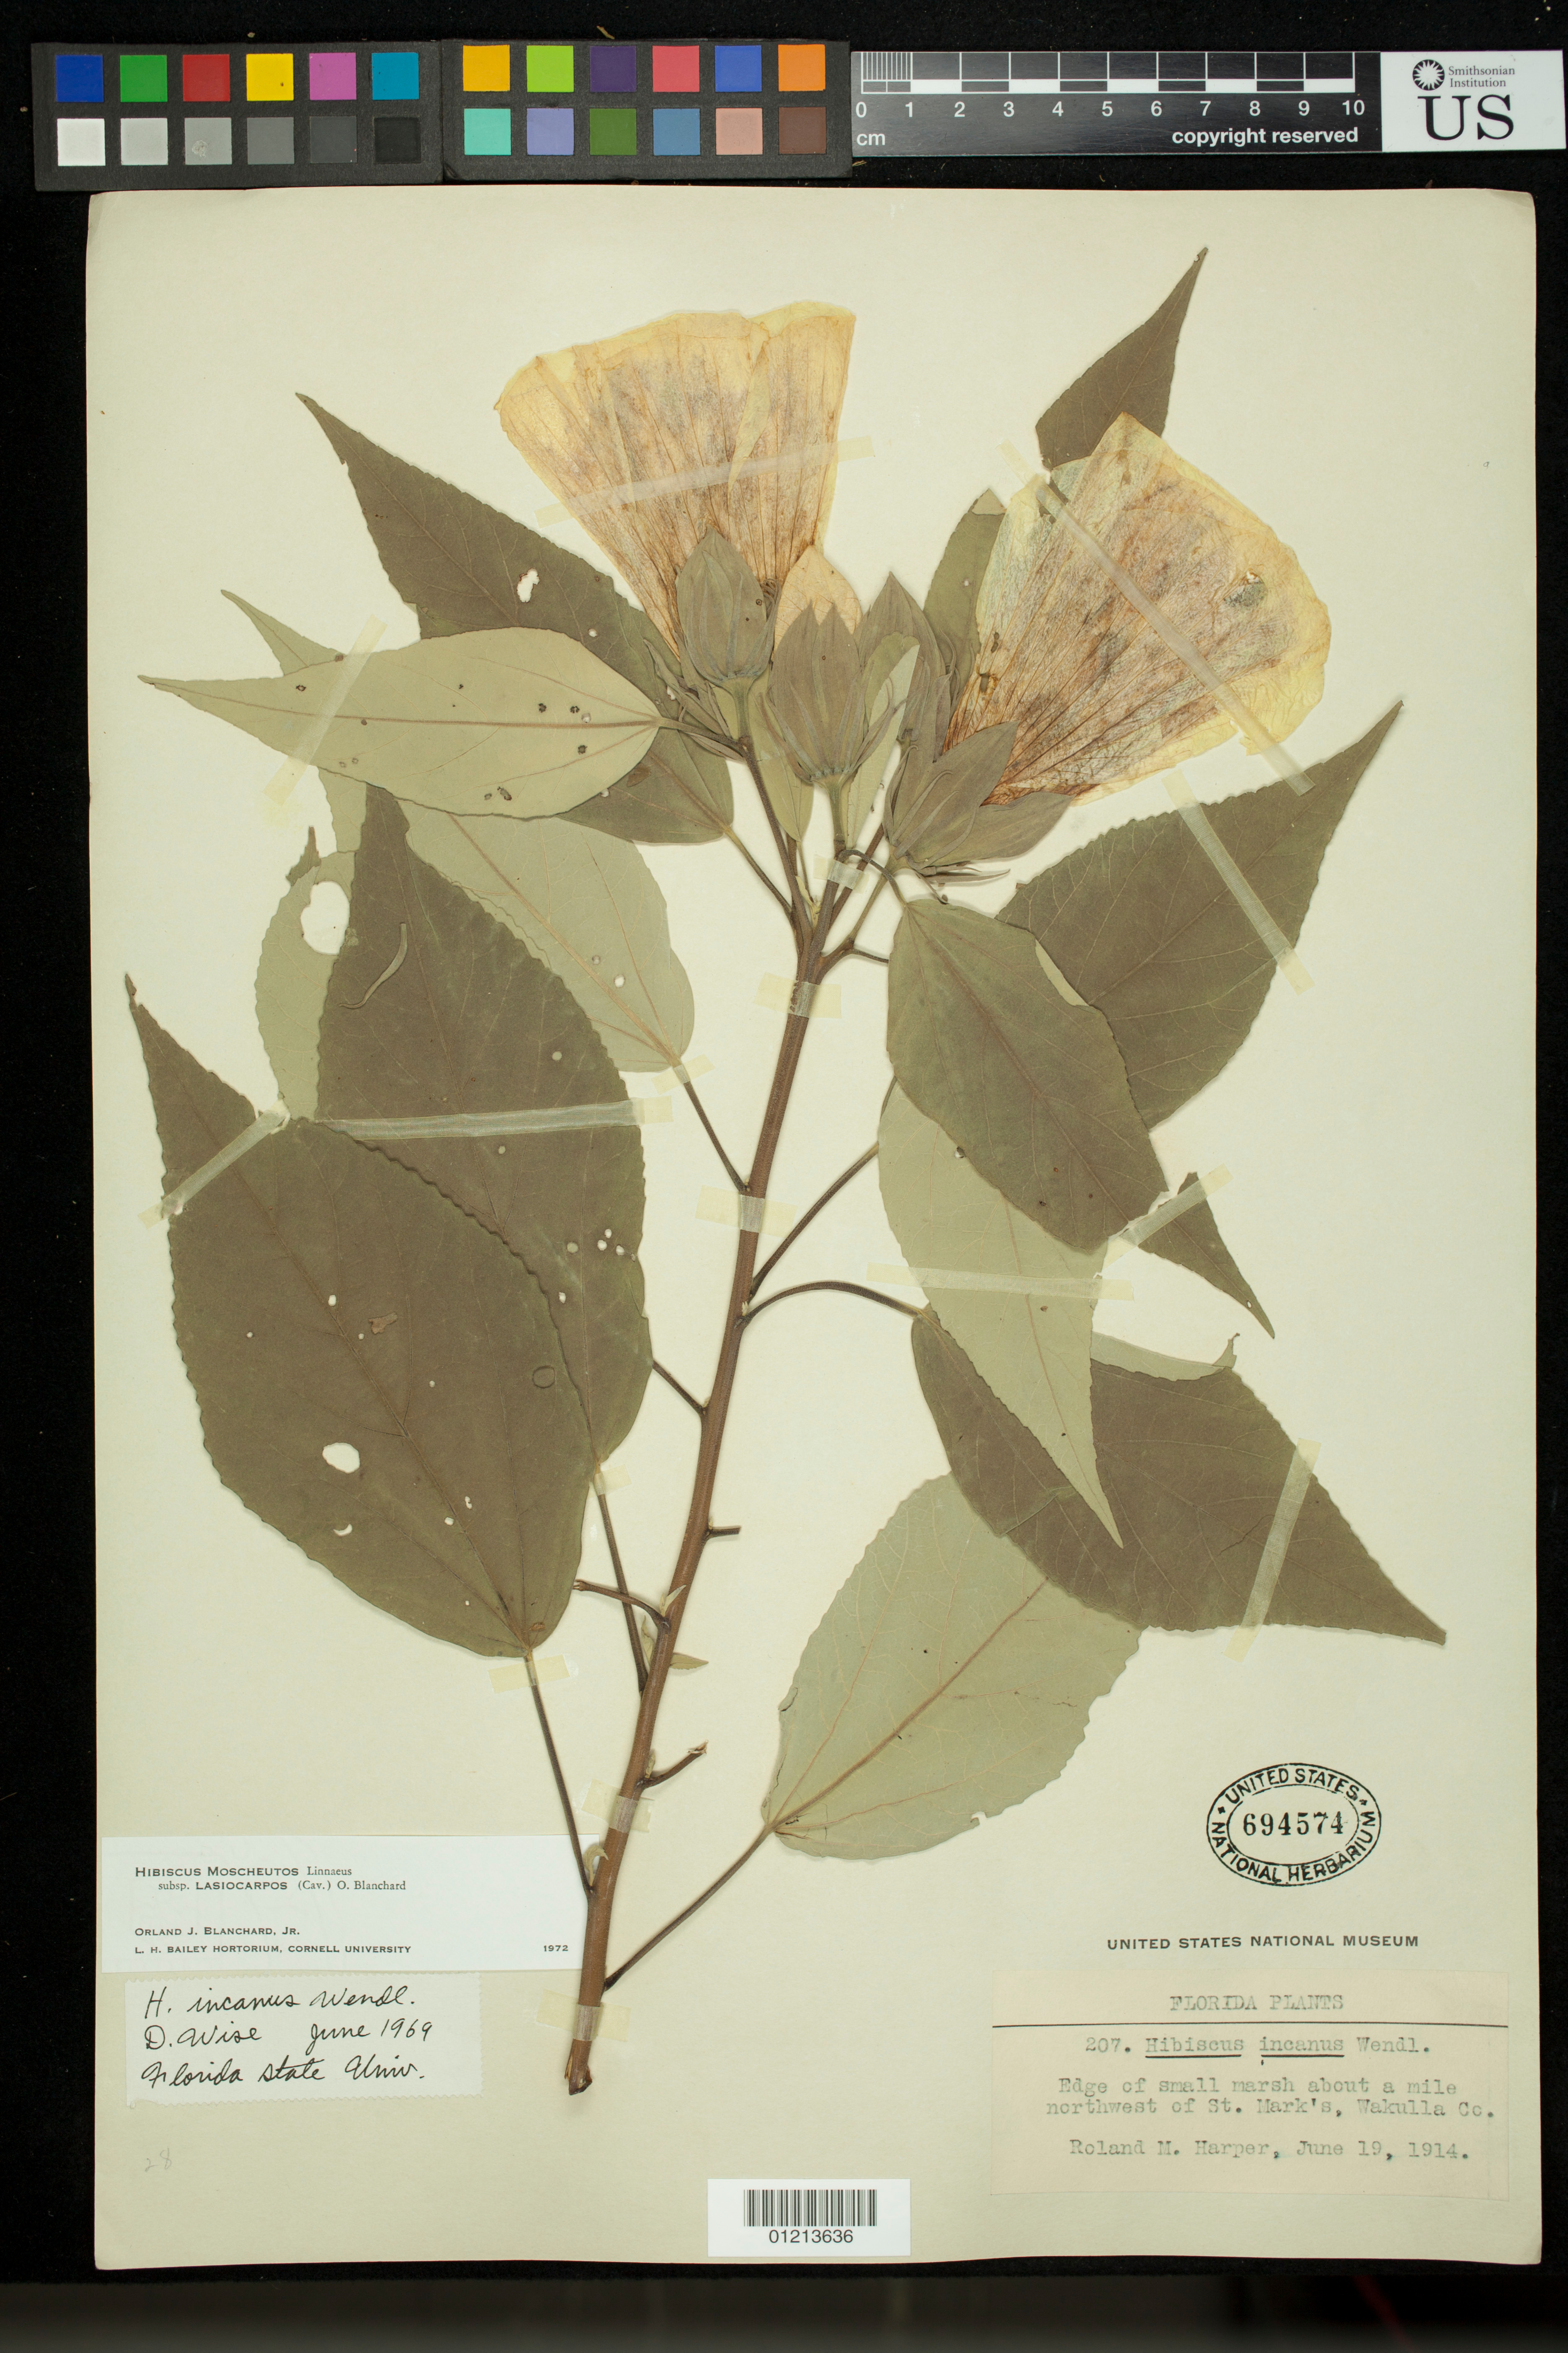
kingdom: Plantae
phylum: Tracheophyta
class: Magnoliopsida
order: Malvales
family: Malvaceae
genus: Hibiscus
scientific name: Hibiscus moscheutos subsp. lasiocarpos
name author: (Cav.) O.J. Blanch.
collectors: R. M. Harper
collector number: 207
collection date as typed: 19 Jun 1914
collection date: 1914-06-19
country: United States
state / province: Florida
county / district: Wakulla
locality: Edge of small marsh about a mile northwest of St. Mark's, Wakulla Co.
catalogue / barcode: US 694574